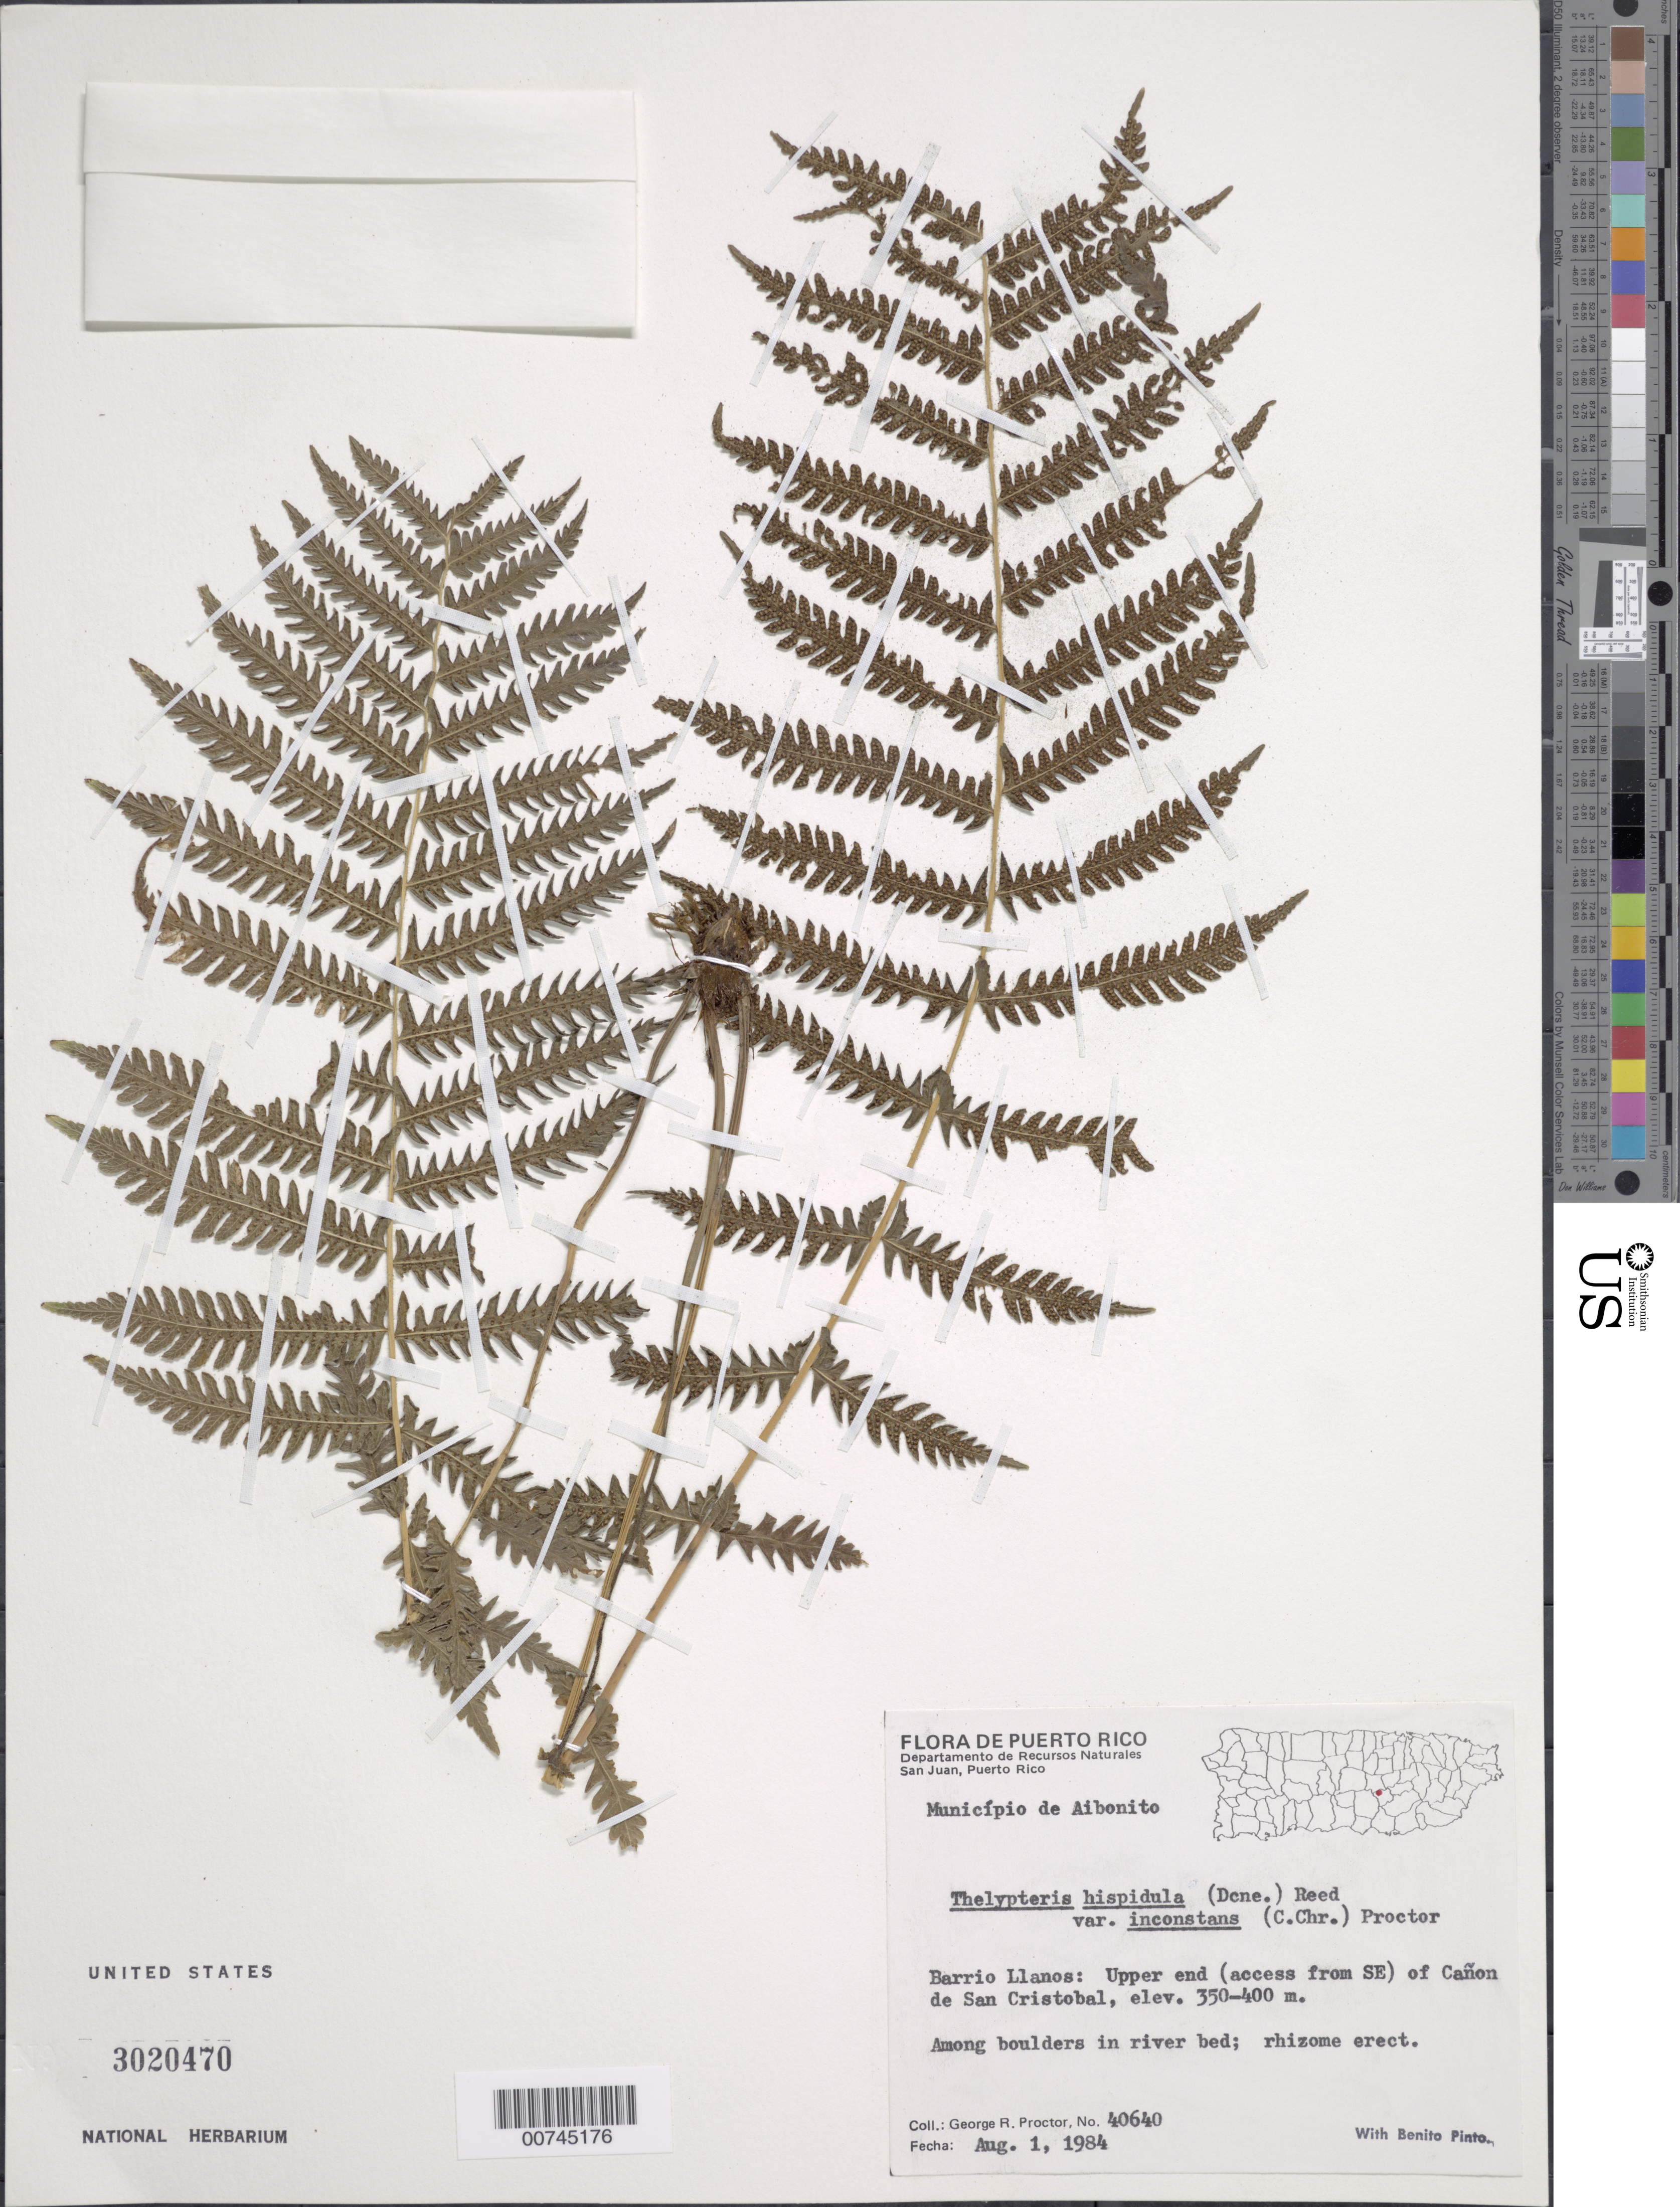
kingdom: Plantae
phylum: Tracheophyta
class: Polypodiopsida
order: Polypodiales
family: Thelypteridaceae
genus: Christella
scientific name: Christella hispidula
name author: (Decne.) Holttum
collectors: G. R. Proctor & B. Pinto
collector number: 40640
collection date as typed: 01 Aug 1984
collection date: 1984-08-01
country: Puerto Rico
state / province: Abonito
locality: Barrio Llanos: upper end (access from SE) of Cañon de San Cristobal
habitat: Among boulders in river bed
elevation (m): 350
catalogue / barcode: US 3020470